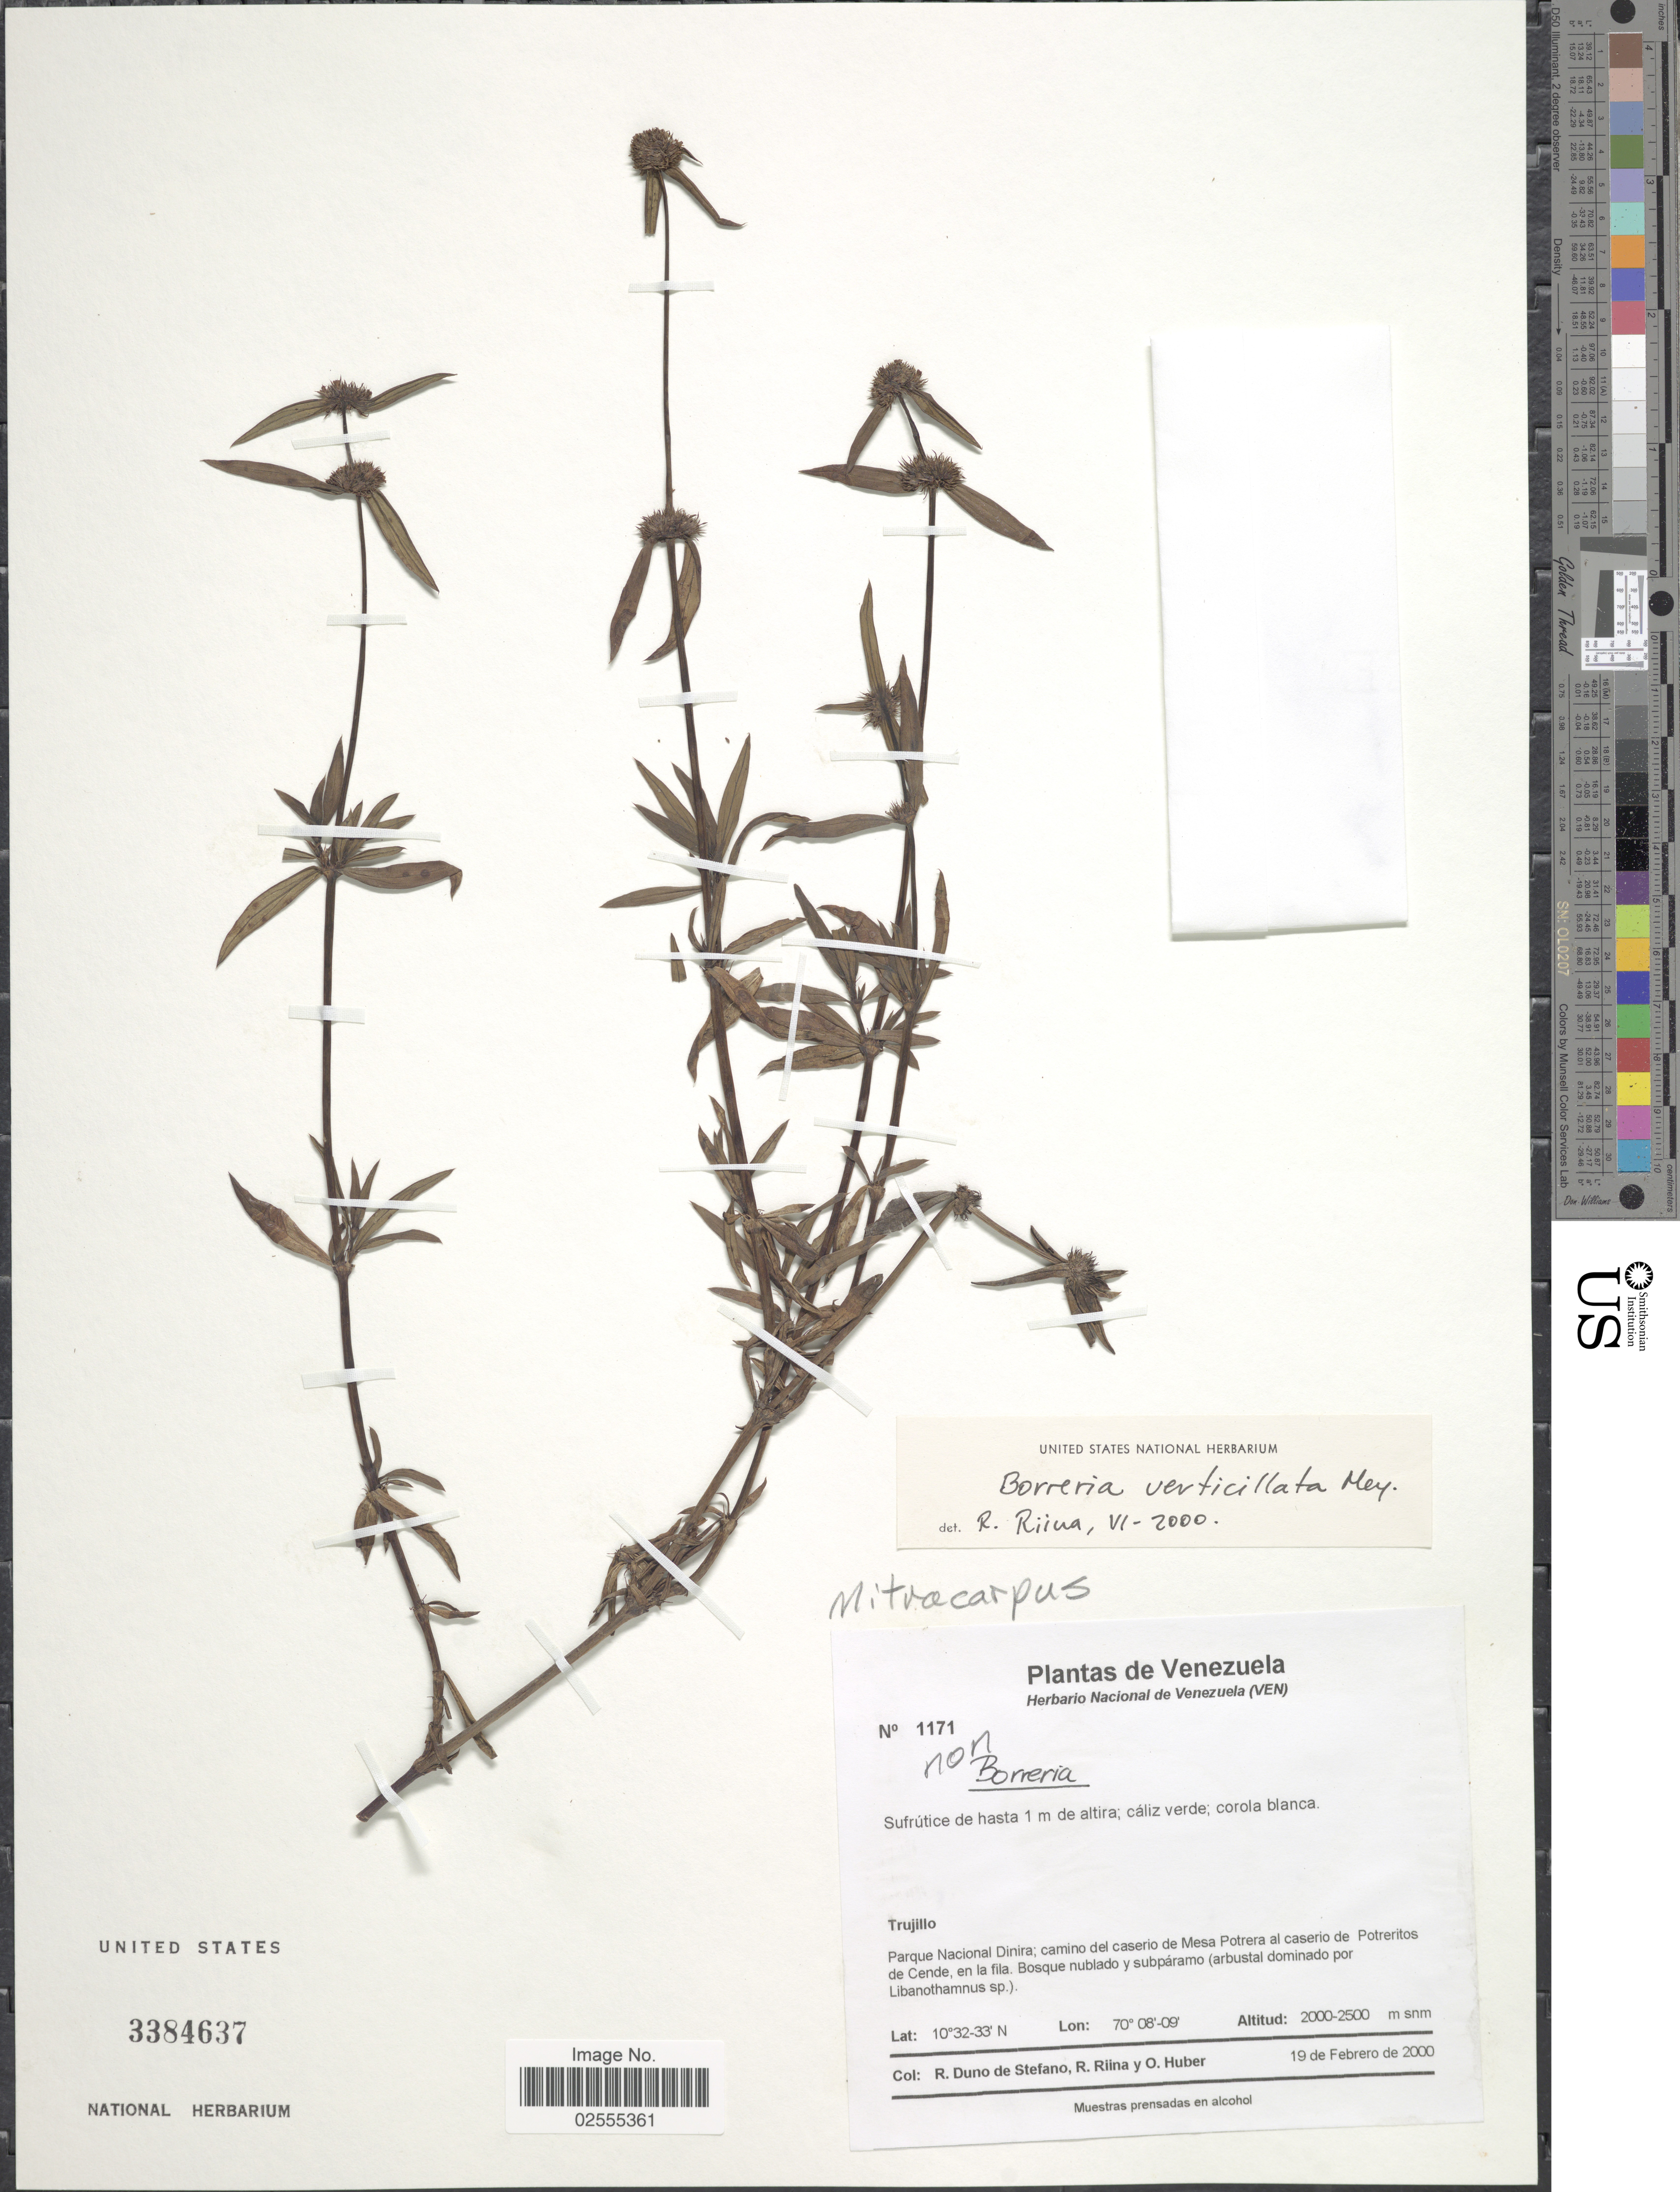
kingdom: Plantae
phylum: Tracheophyta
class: Magnoliopsida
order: Gentianales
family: Rubiaceae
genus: Mitracarpus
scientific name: Mitracarpus sp.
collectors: R. Duno de Stefano, R. Riina & O. Huber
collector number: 1171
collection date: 2000-02-19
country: Venezuela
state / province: Trujillo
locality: Parque Nacional Dinira; camino del caserio de Mesa Potrera al caserio de Potreritos de Cende, en la fila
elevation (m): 2000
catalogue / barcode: US 3384637